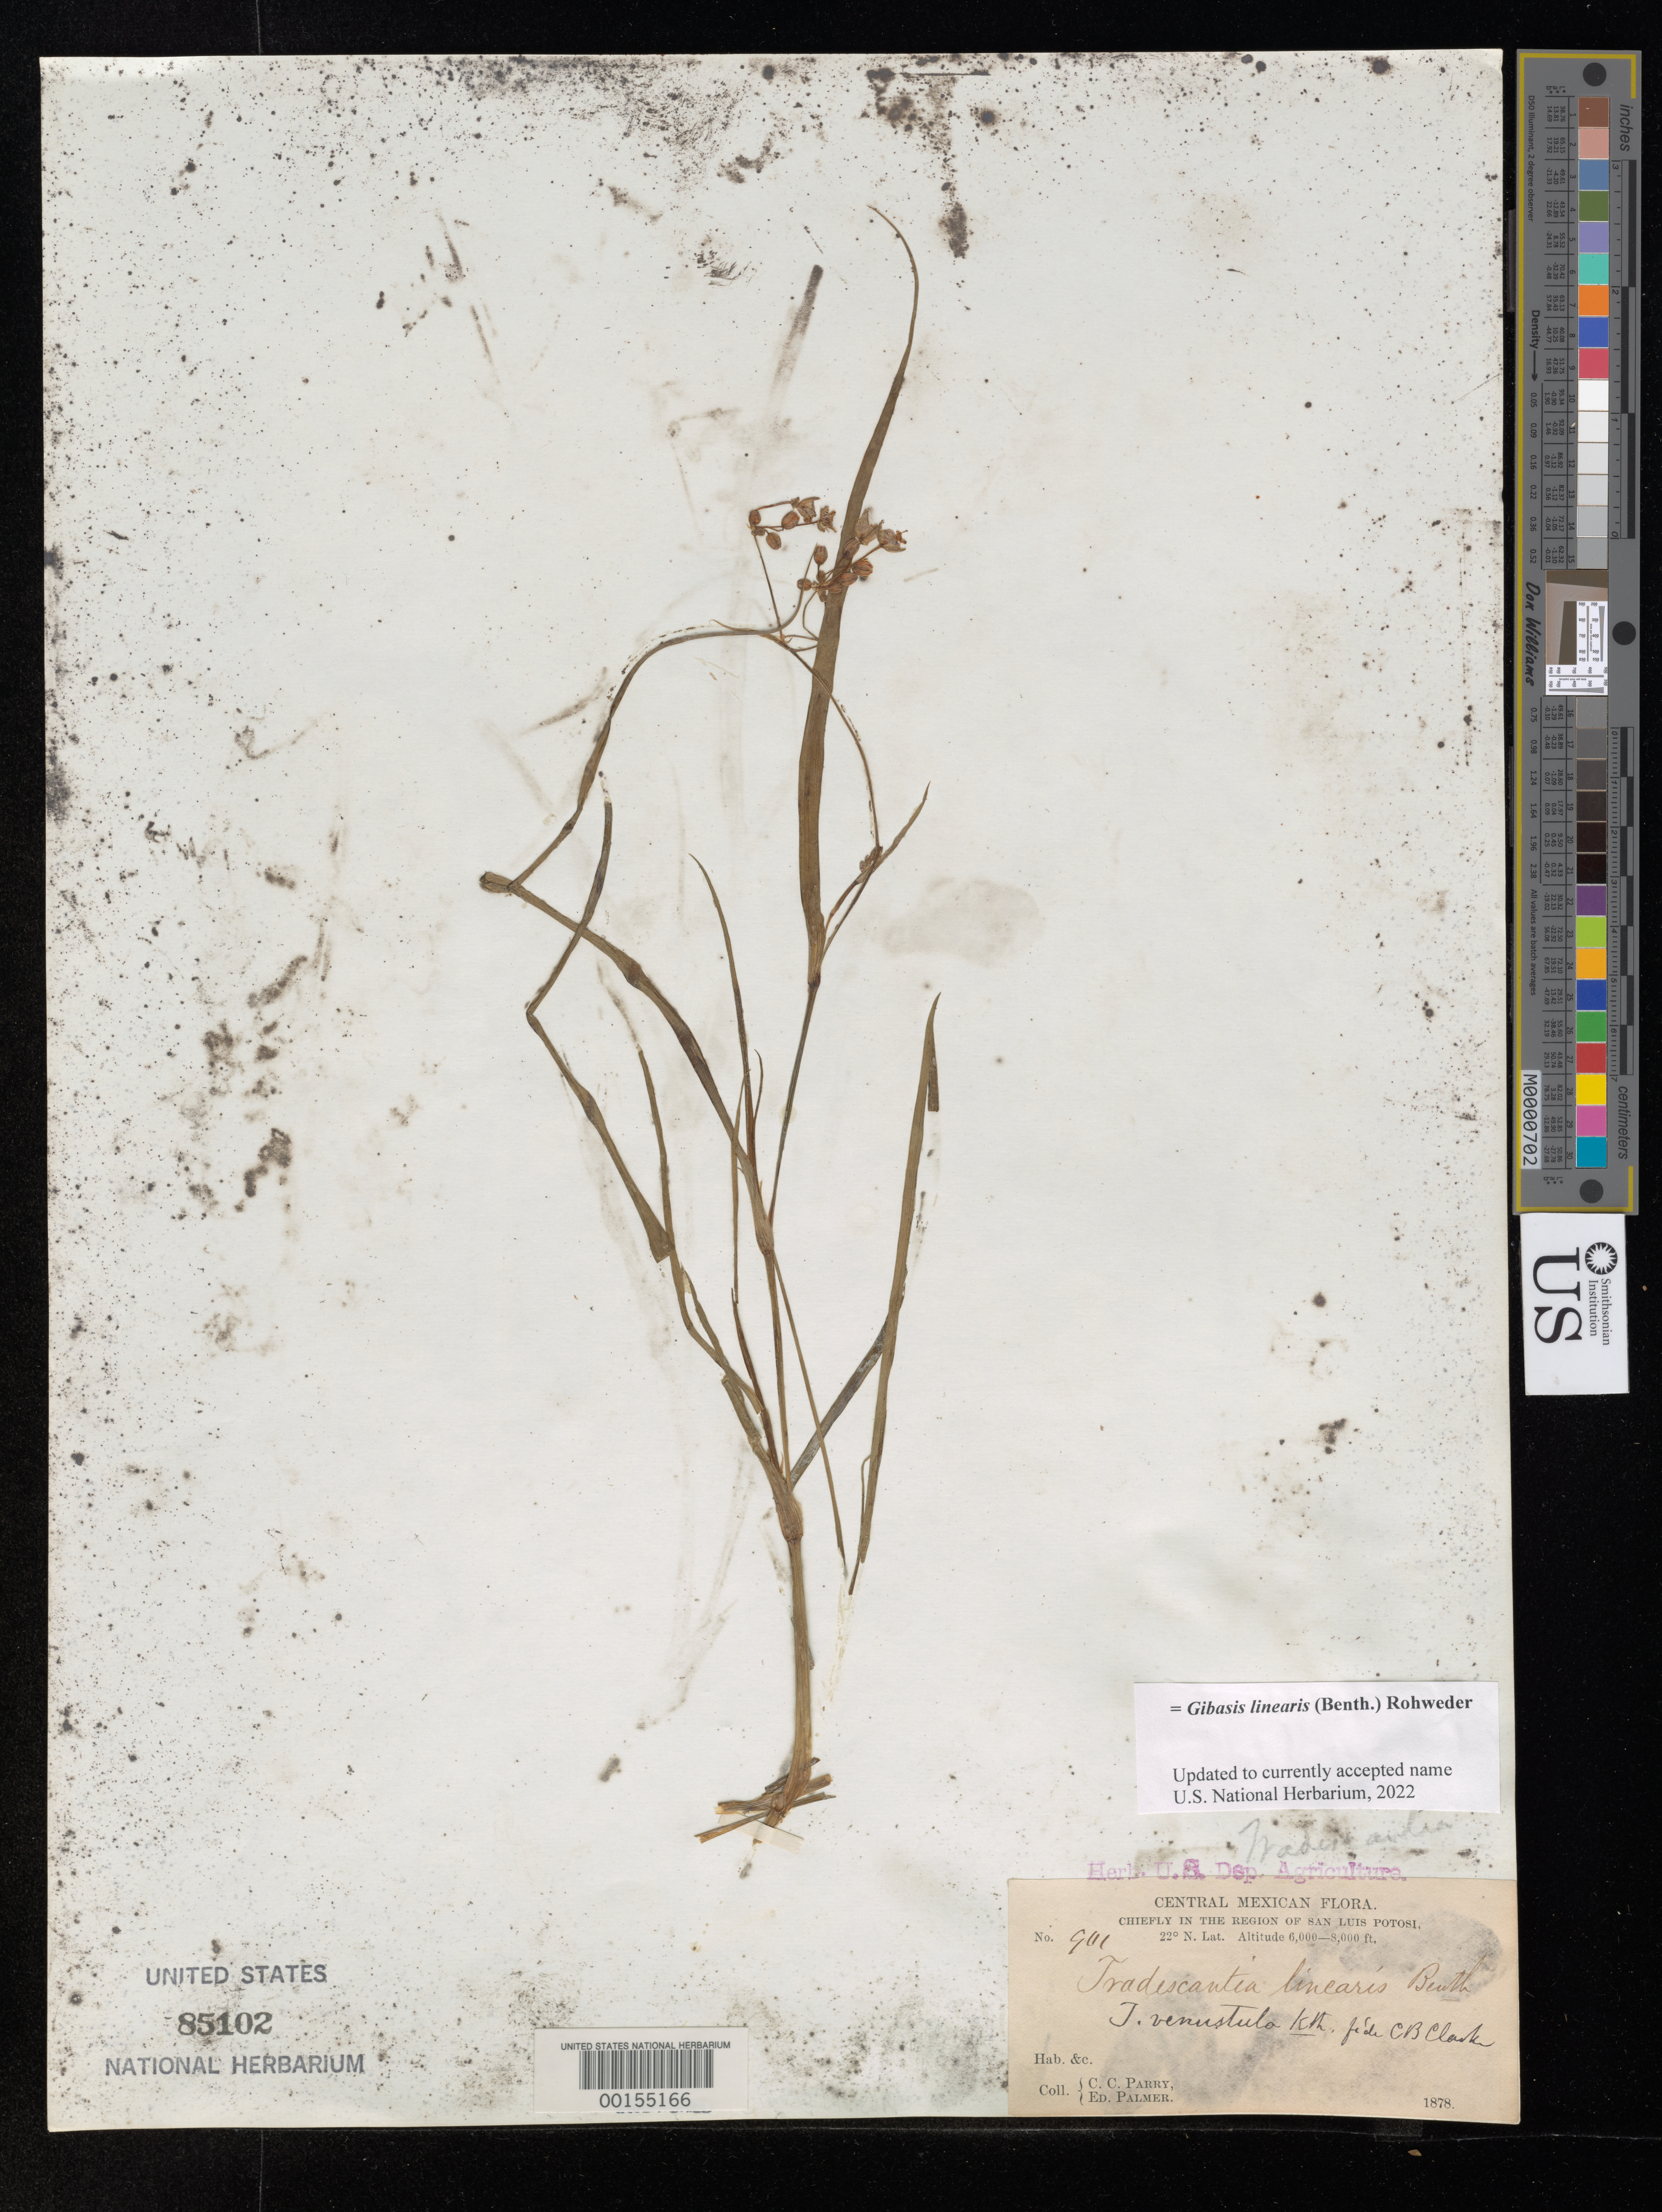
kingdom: Plantae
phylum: Tracheophyta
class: Liliopsida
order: Commelinales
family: Commelinaceae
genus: Gibasis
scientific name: Gibasis linearis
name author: (Benth.) Rohweder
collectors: C. C. Parry & E. Palmer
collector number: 901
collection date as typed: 1878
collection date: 1878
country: Mexico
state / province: San Luis Potosí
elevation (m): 1829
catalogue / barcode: US 85102